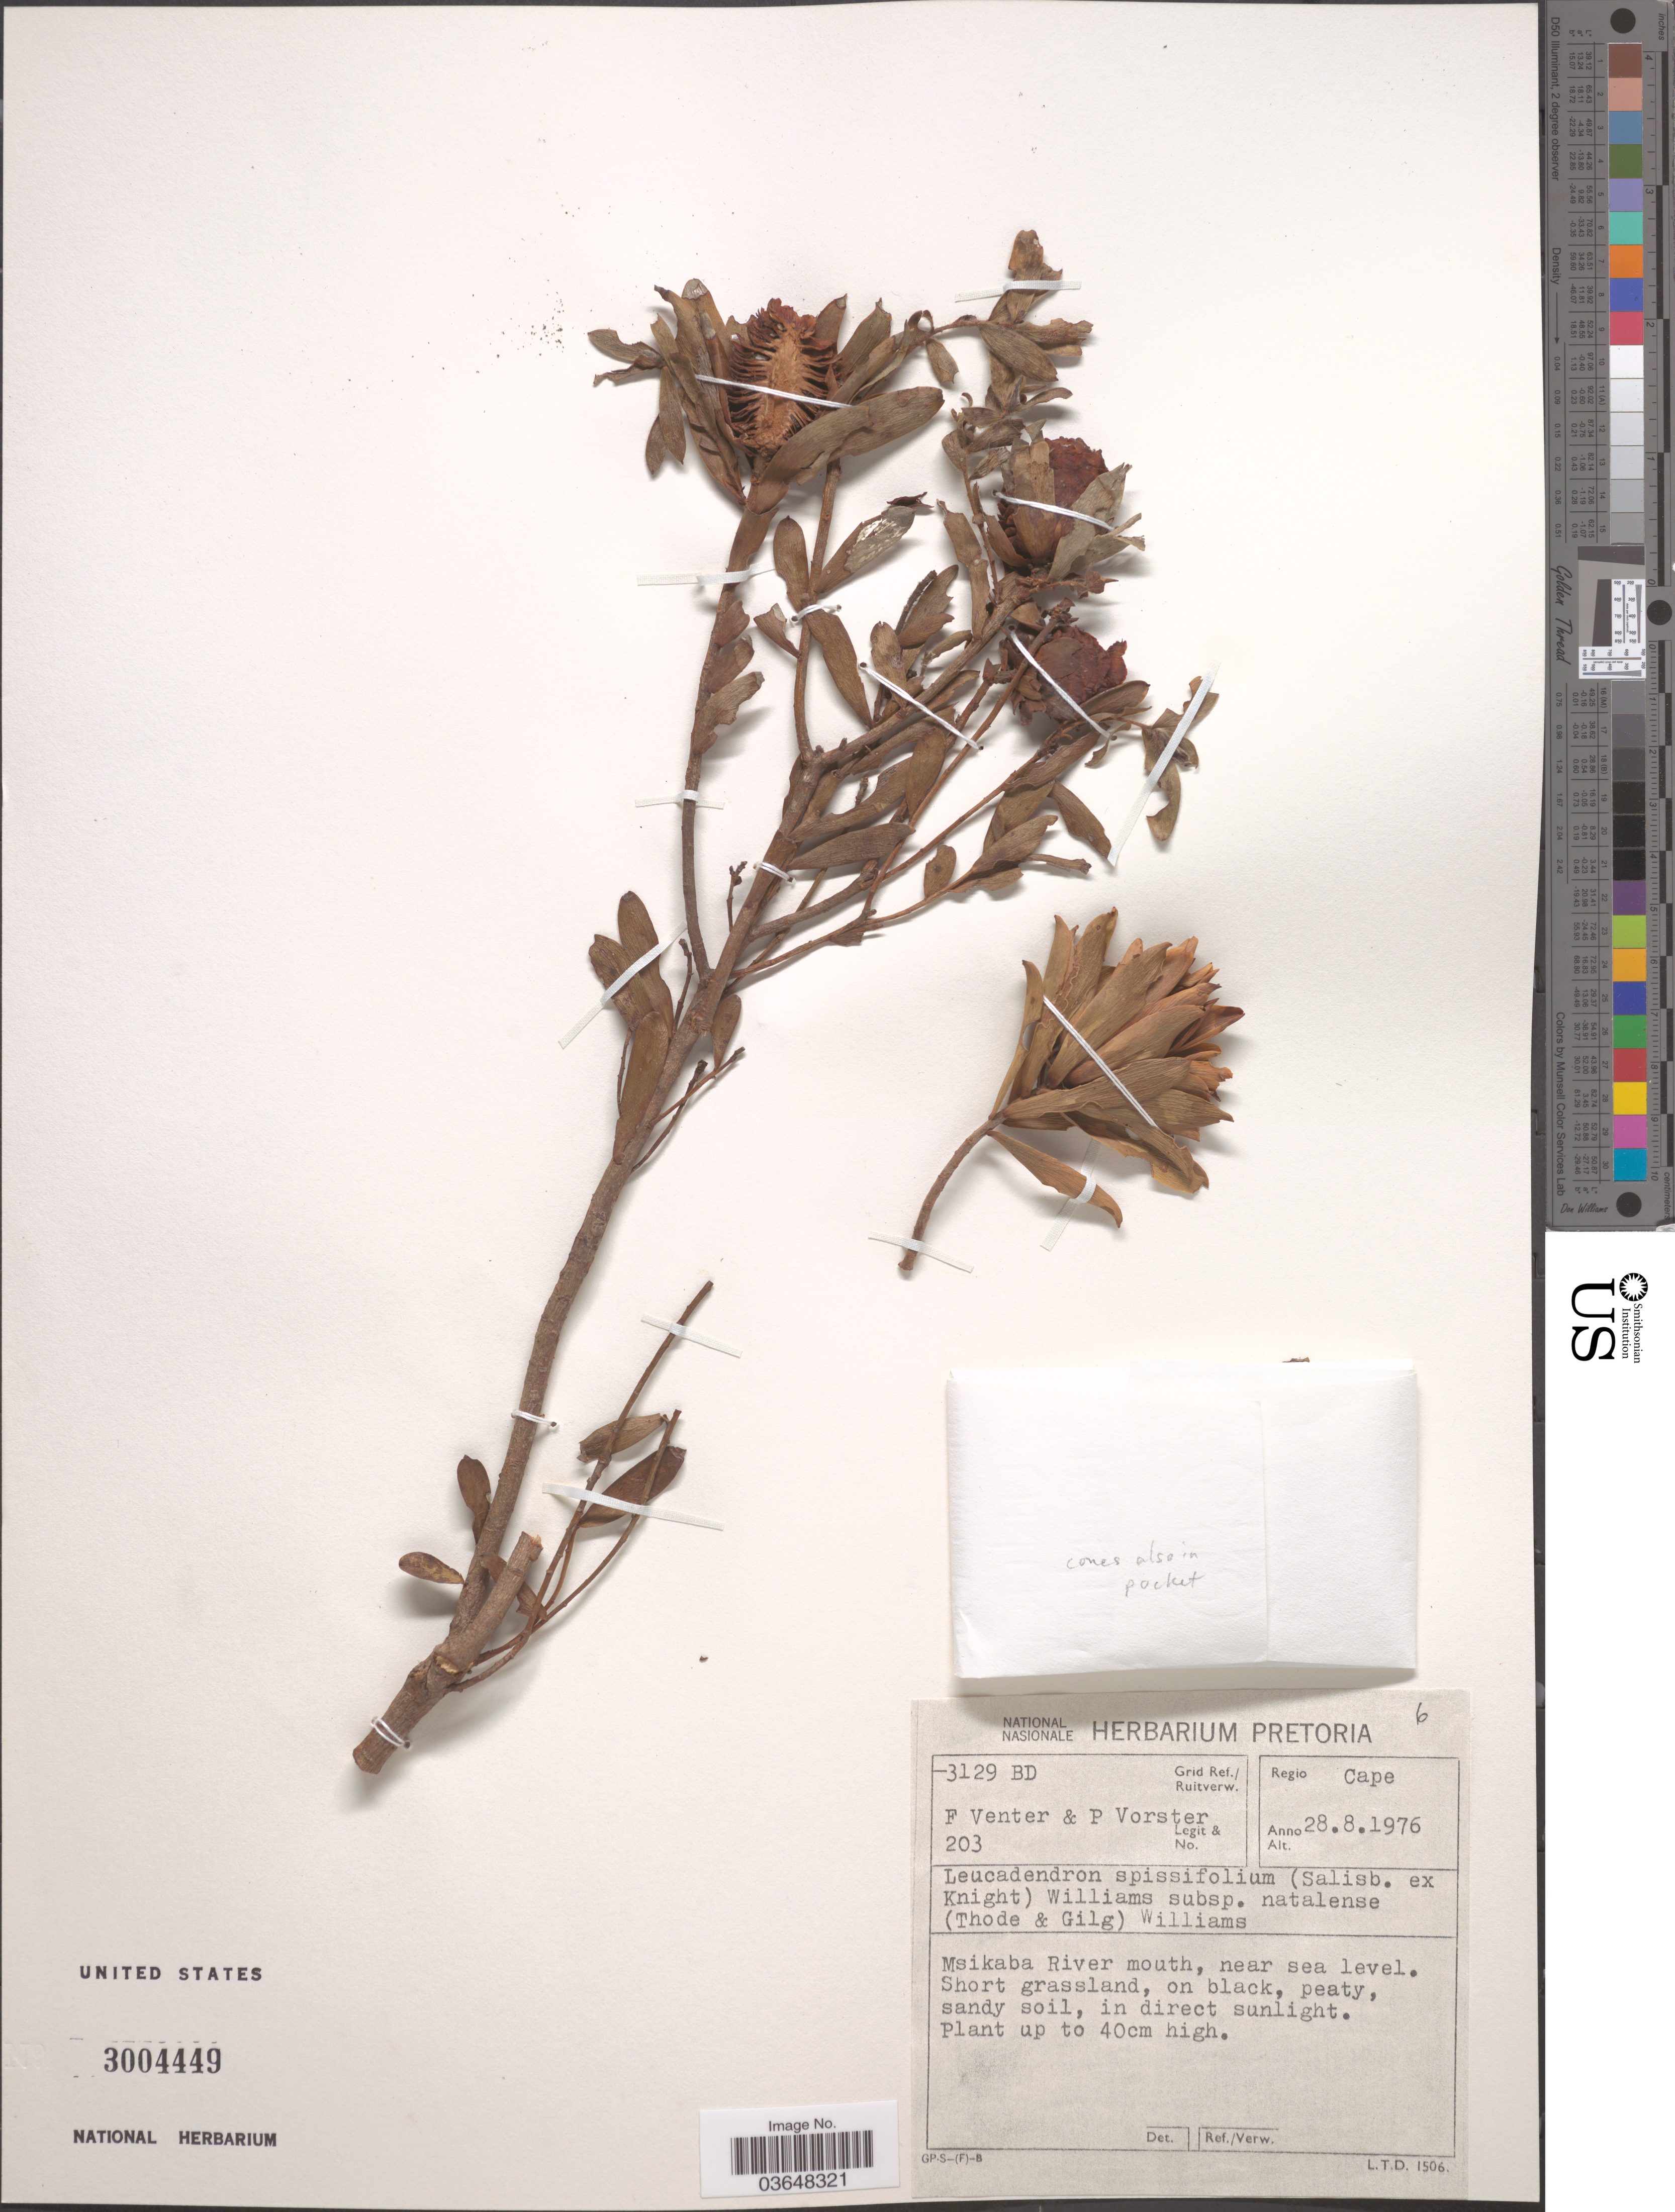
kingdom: Plantae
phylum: Tracheophyta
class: Magnoliopsida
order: Proteales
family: Proteaceae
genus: Leucadendron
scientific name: Leucadendron spissifolium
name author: I. Williams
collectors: F. Venter & P. Vorster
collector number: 203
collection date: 1976-08-28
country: South Africa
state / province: Eastern Cape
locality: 3129 BD Grid Ref./Ruitverw., Regio Cape. Msikaba River mouth, near sea level.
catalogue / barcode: US 3004449